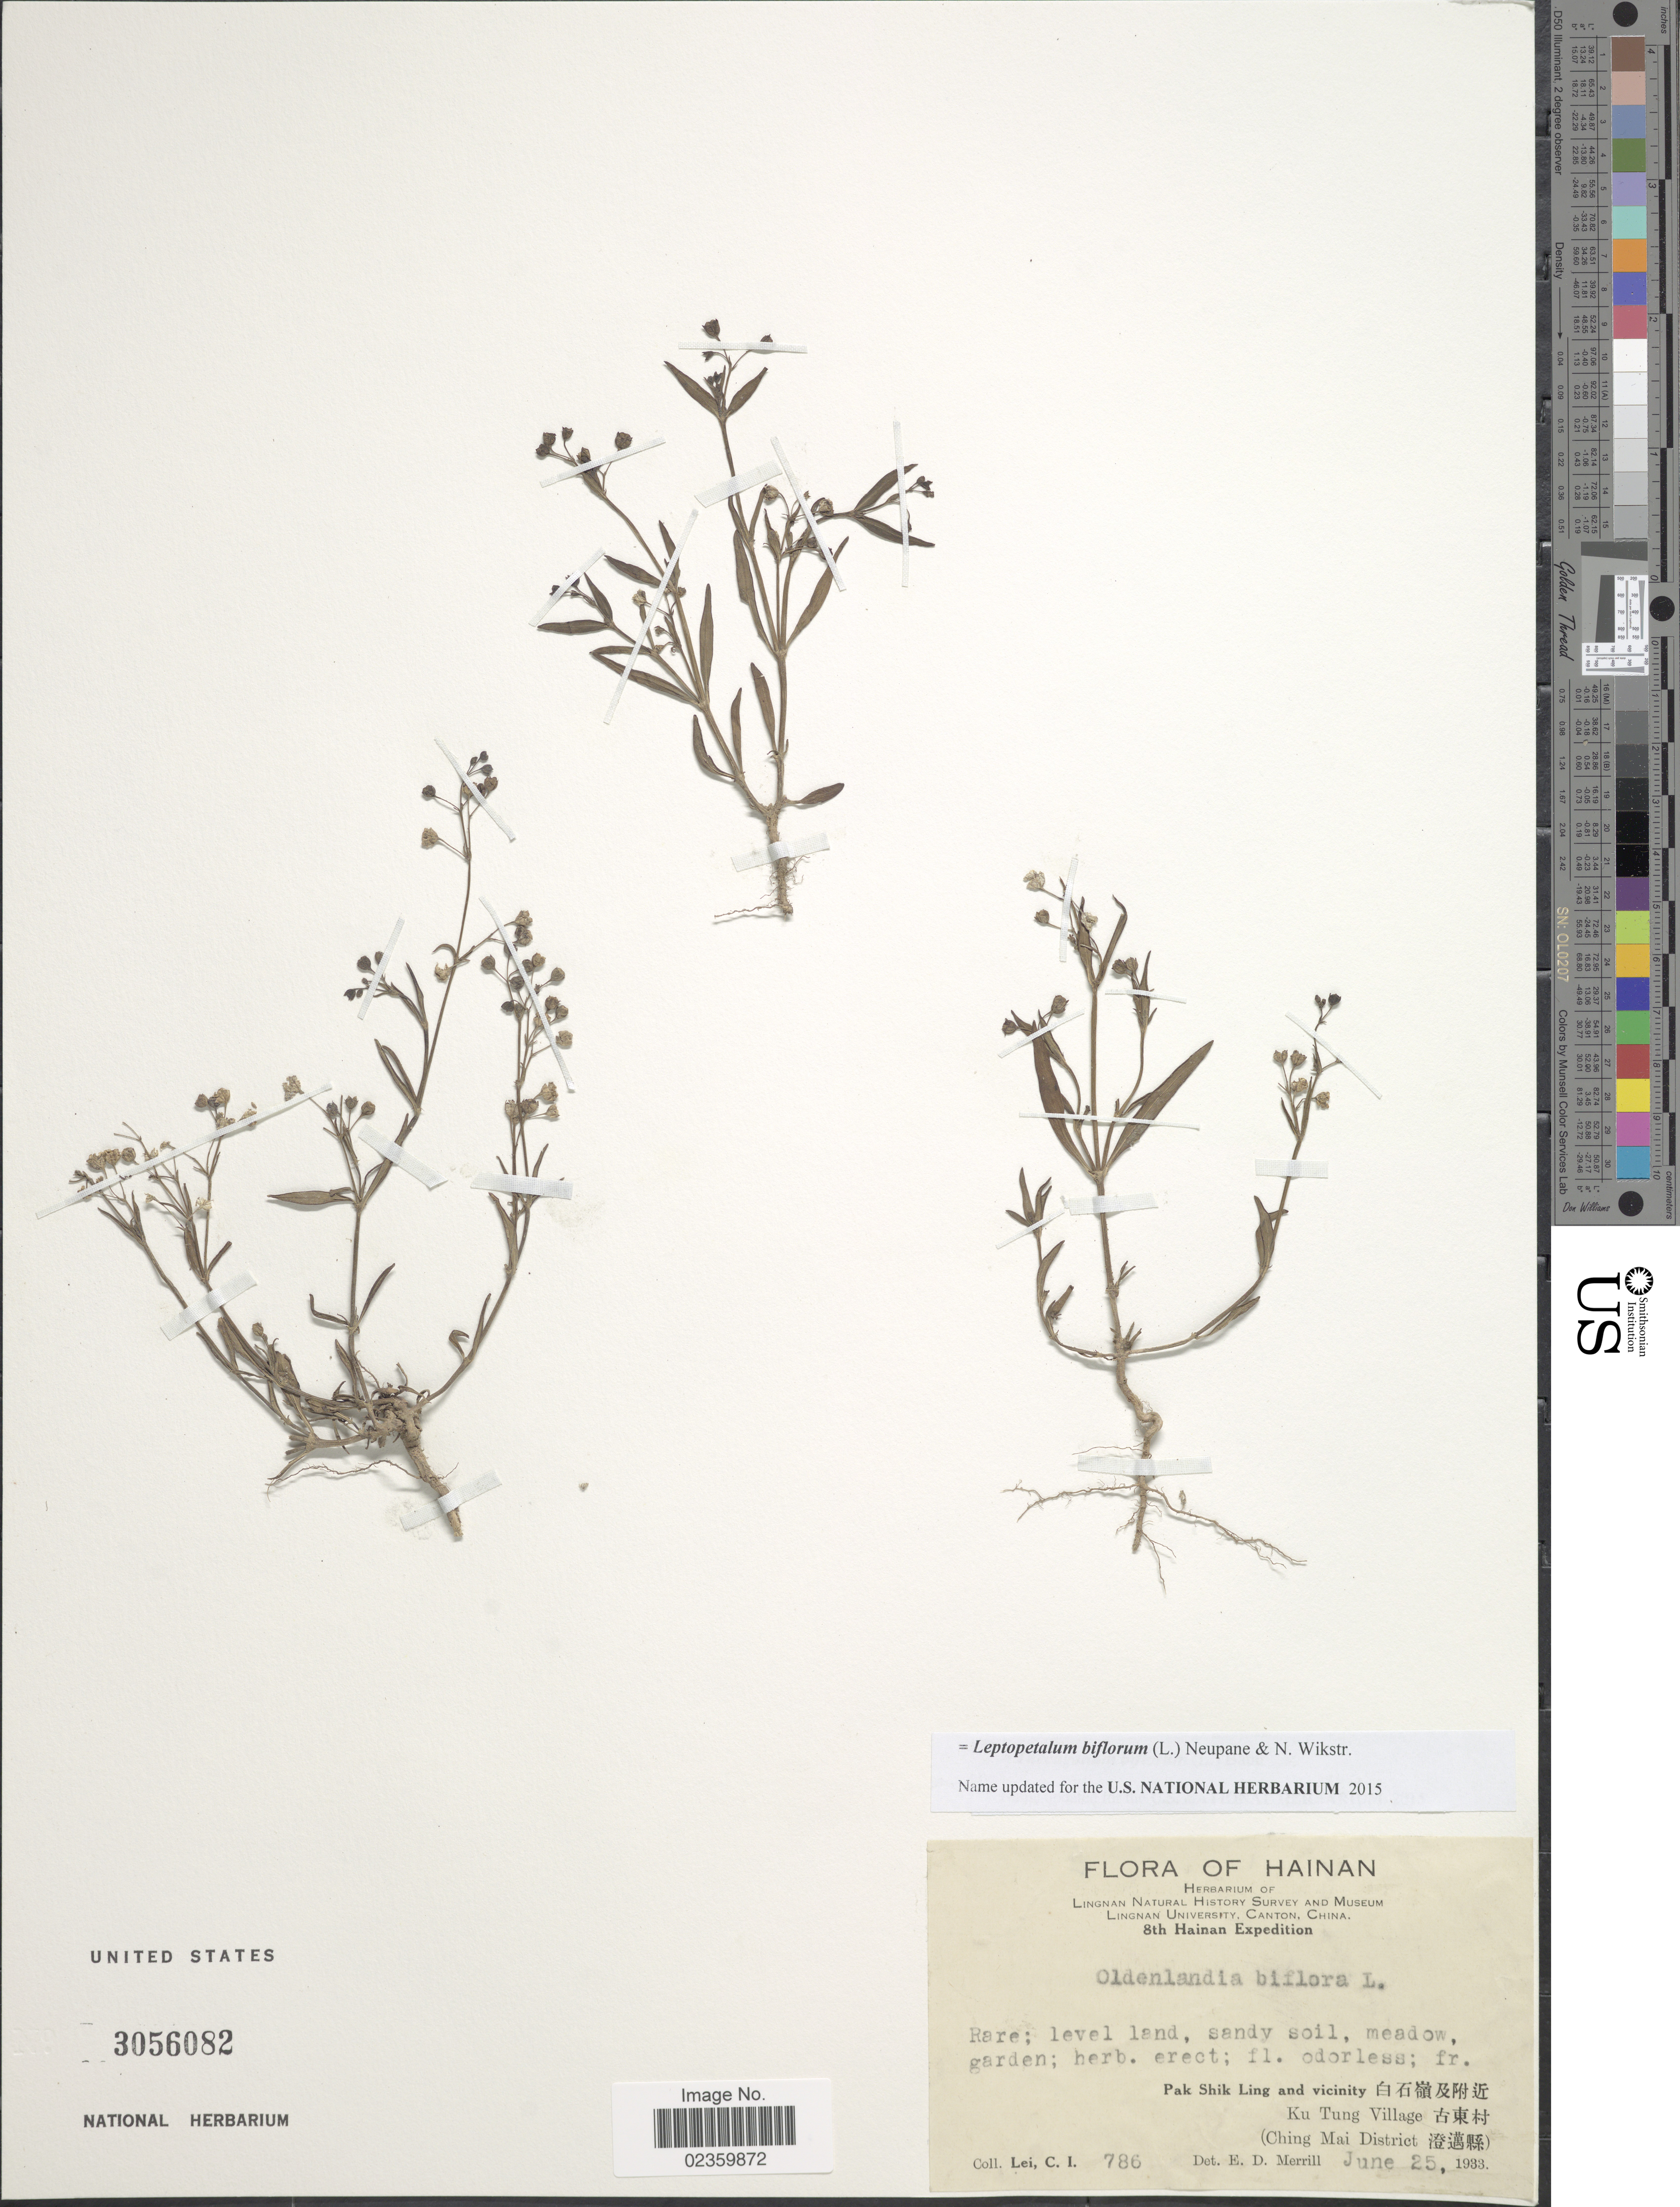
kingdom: Plantae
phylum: Tracheophyta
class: Magnoliopsida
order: Gentianales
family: Rubiaceae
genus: Leptopetalum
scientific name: Leptopetalum biflorum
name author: (L.) Neupane & N. Wikstr.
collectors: C. I. Lei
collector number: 786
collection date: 1933-06-25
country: China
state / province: Hainan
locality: Pak Shik Ling and vicinity, Ku Tung Village (Ching Mai District)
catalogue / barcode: US 3056082